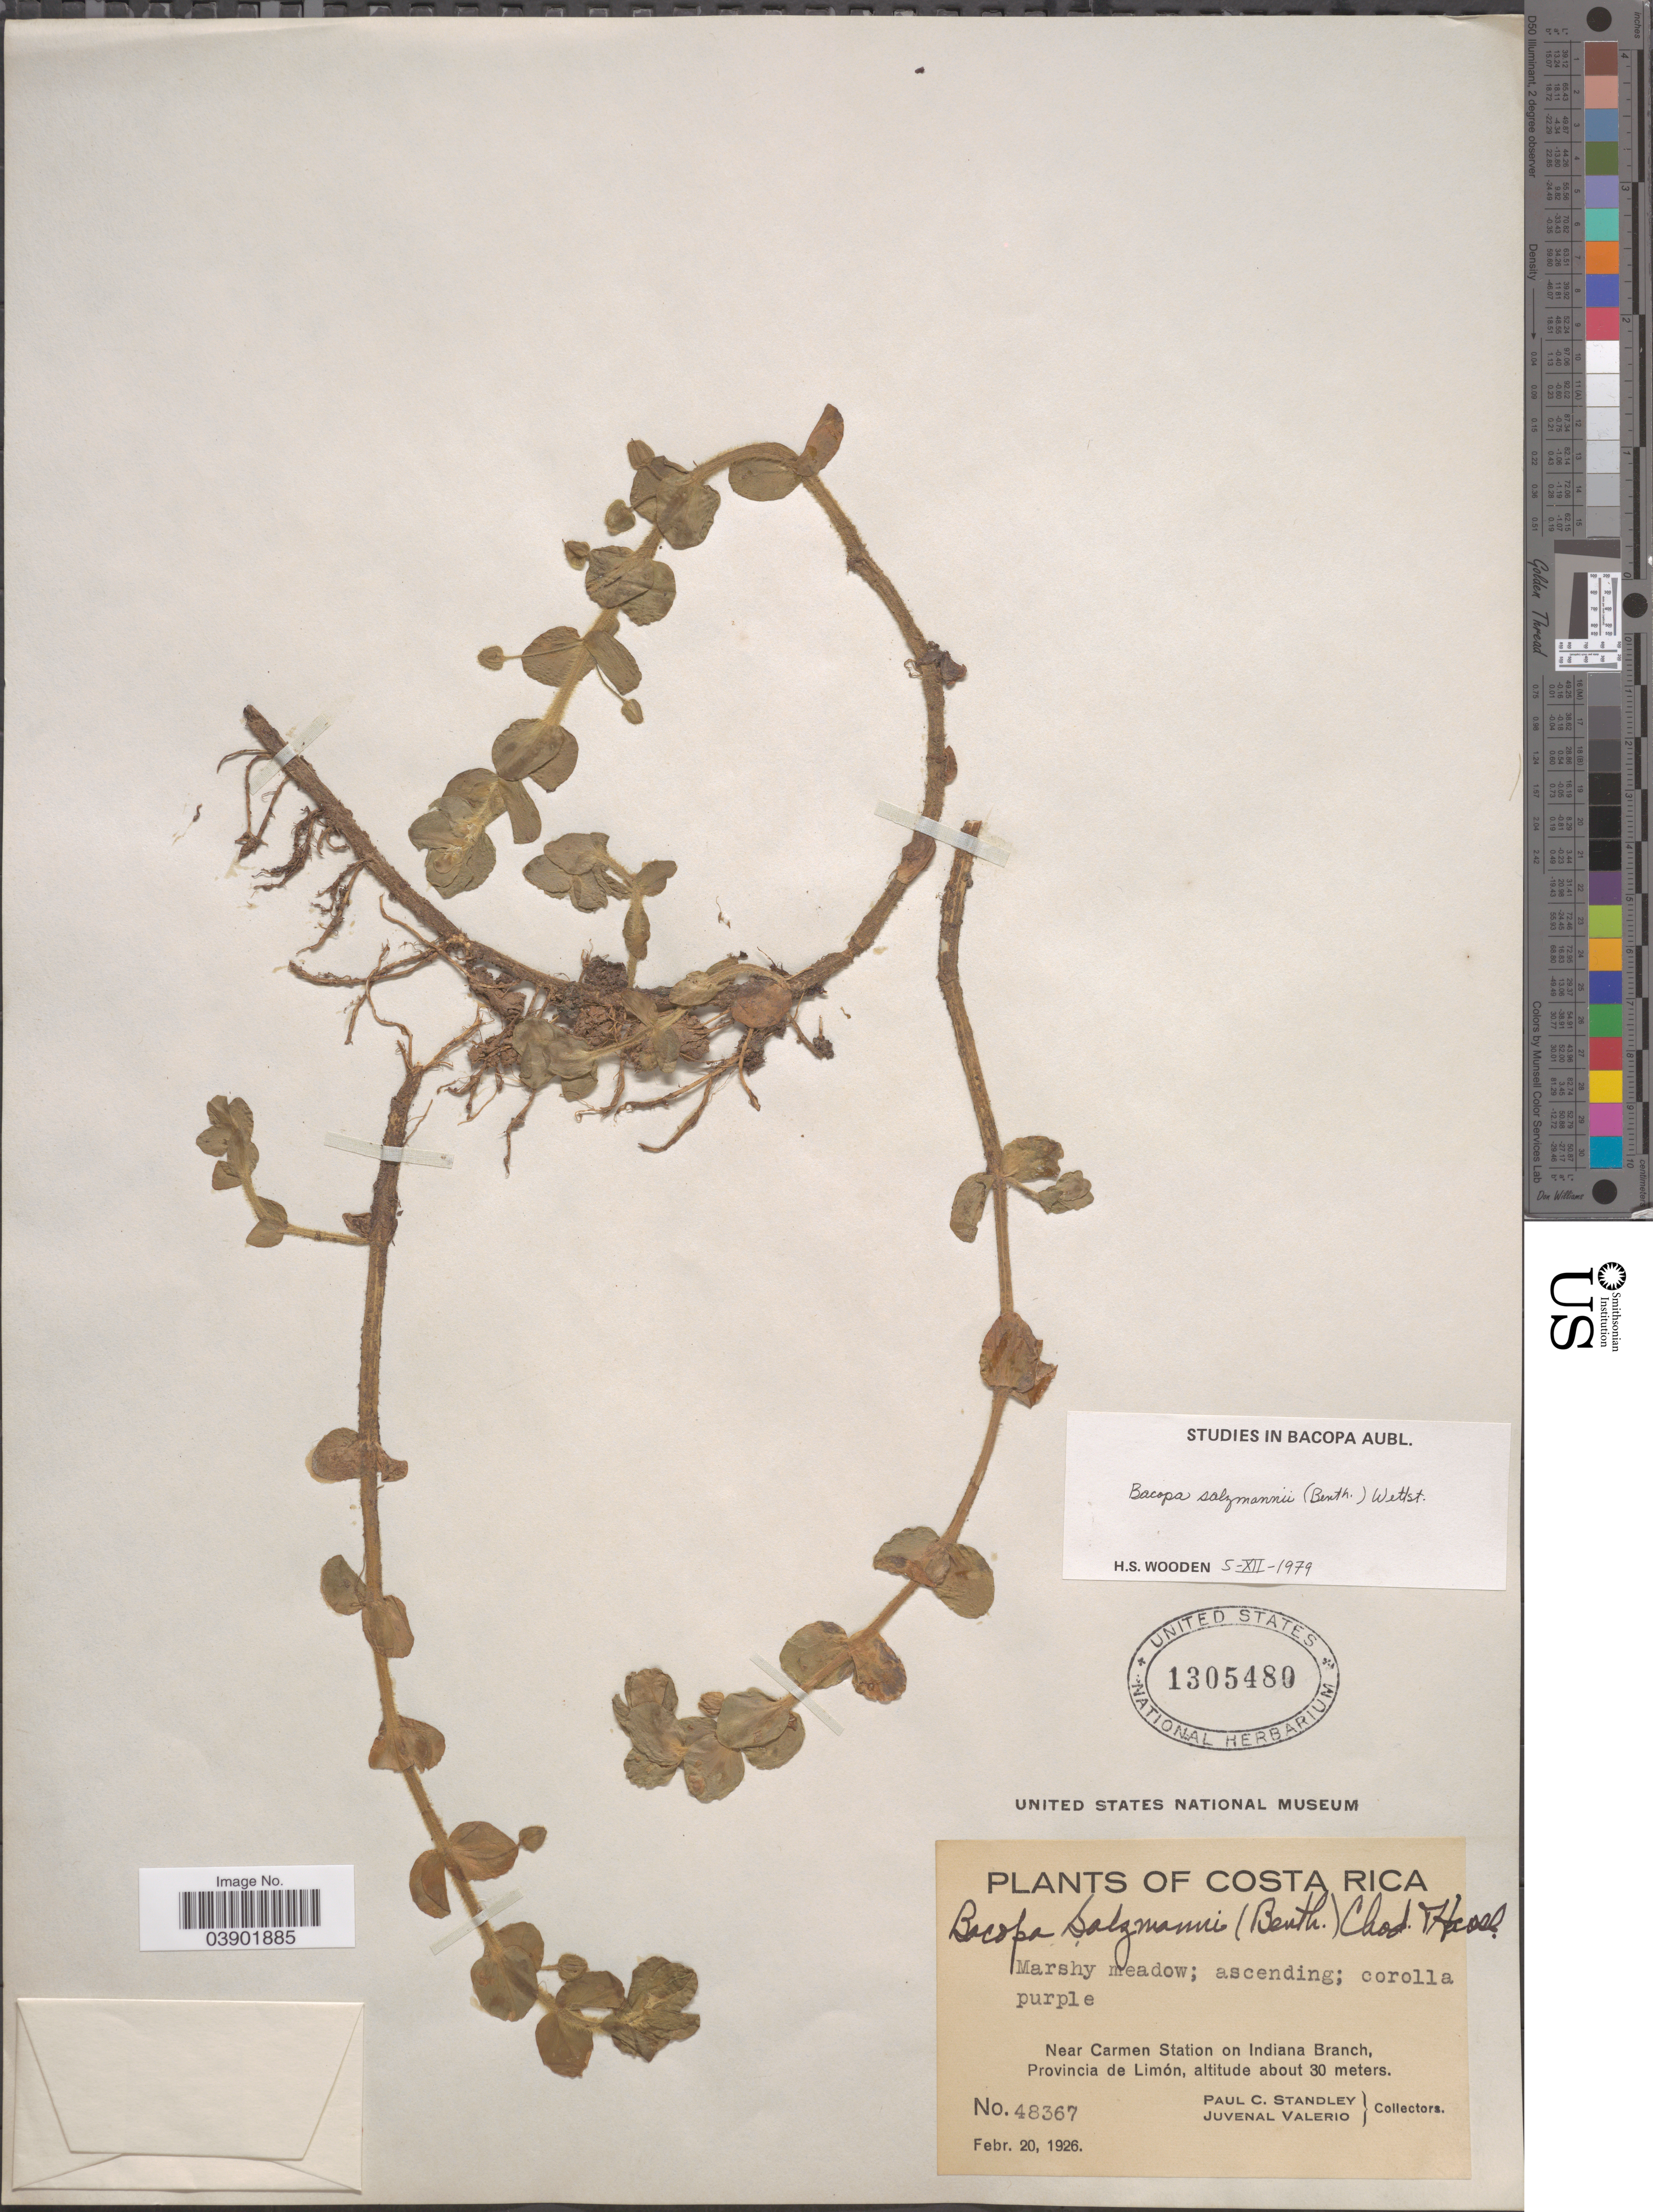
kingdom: Plantae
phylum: Tracheophyta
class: Magnoliopsida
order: Lamiales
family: Plantaginaceae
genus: Bacopa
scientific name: Bacopa salzmannii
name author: (Benth.) Wettst. ex Edwall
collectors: P. C. Standley & J. Valerio R.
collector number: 48367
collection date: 1926-02-20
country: Costa Rica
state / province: Limón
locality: Near Carmen Station on Indiana Branch.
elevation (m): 30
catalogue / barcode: US 1305480